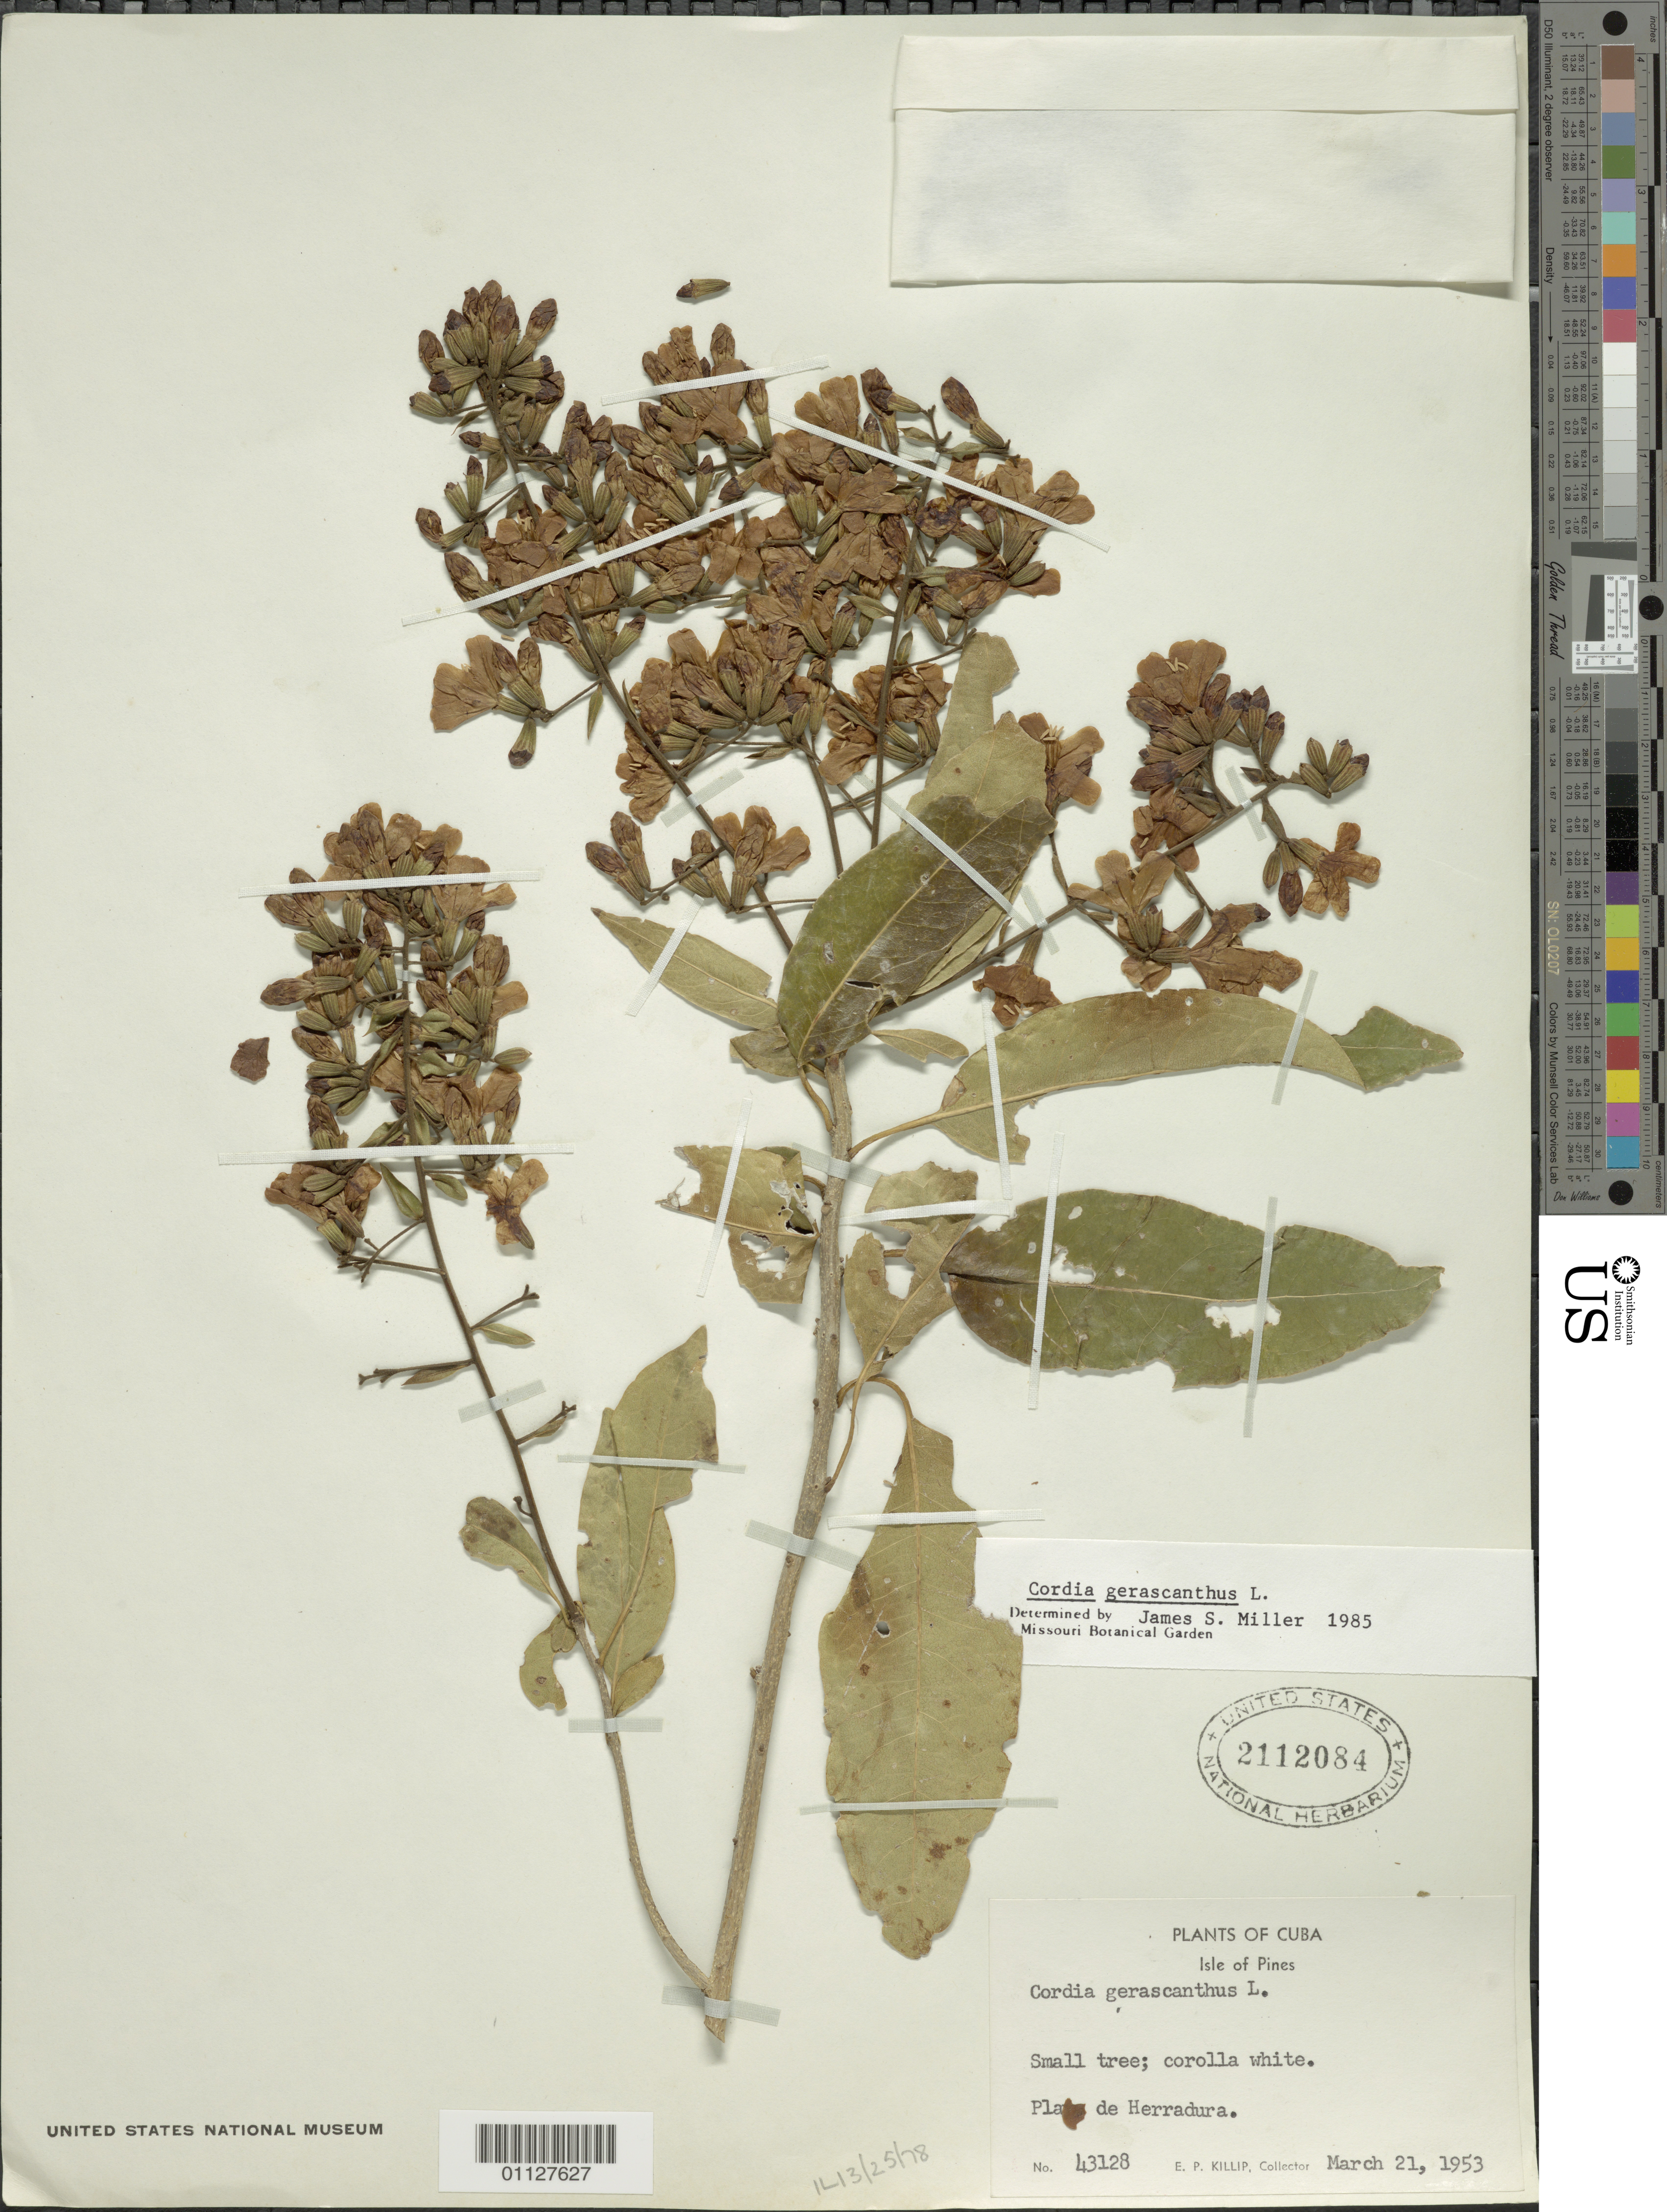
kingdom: Plantae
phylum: Tracheophyta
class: Magnoliopsida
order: Boraginales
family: Cordiaceae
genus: Cordia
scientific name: Cordia gerascanthus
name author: L.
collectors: E. P. Killip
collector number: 43128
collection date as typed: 21 Mar 1953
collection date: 1953-03-21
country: Cuba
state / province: Isla de La Juventud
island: Isla de la Juventud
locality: Playa de Herradura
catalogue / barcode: US 2112084